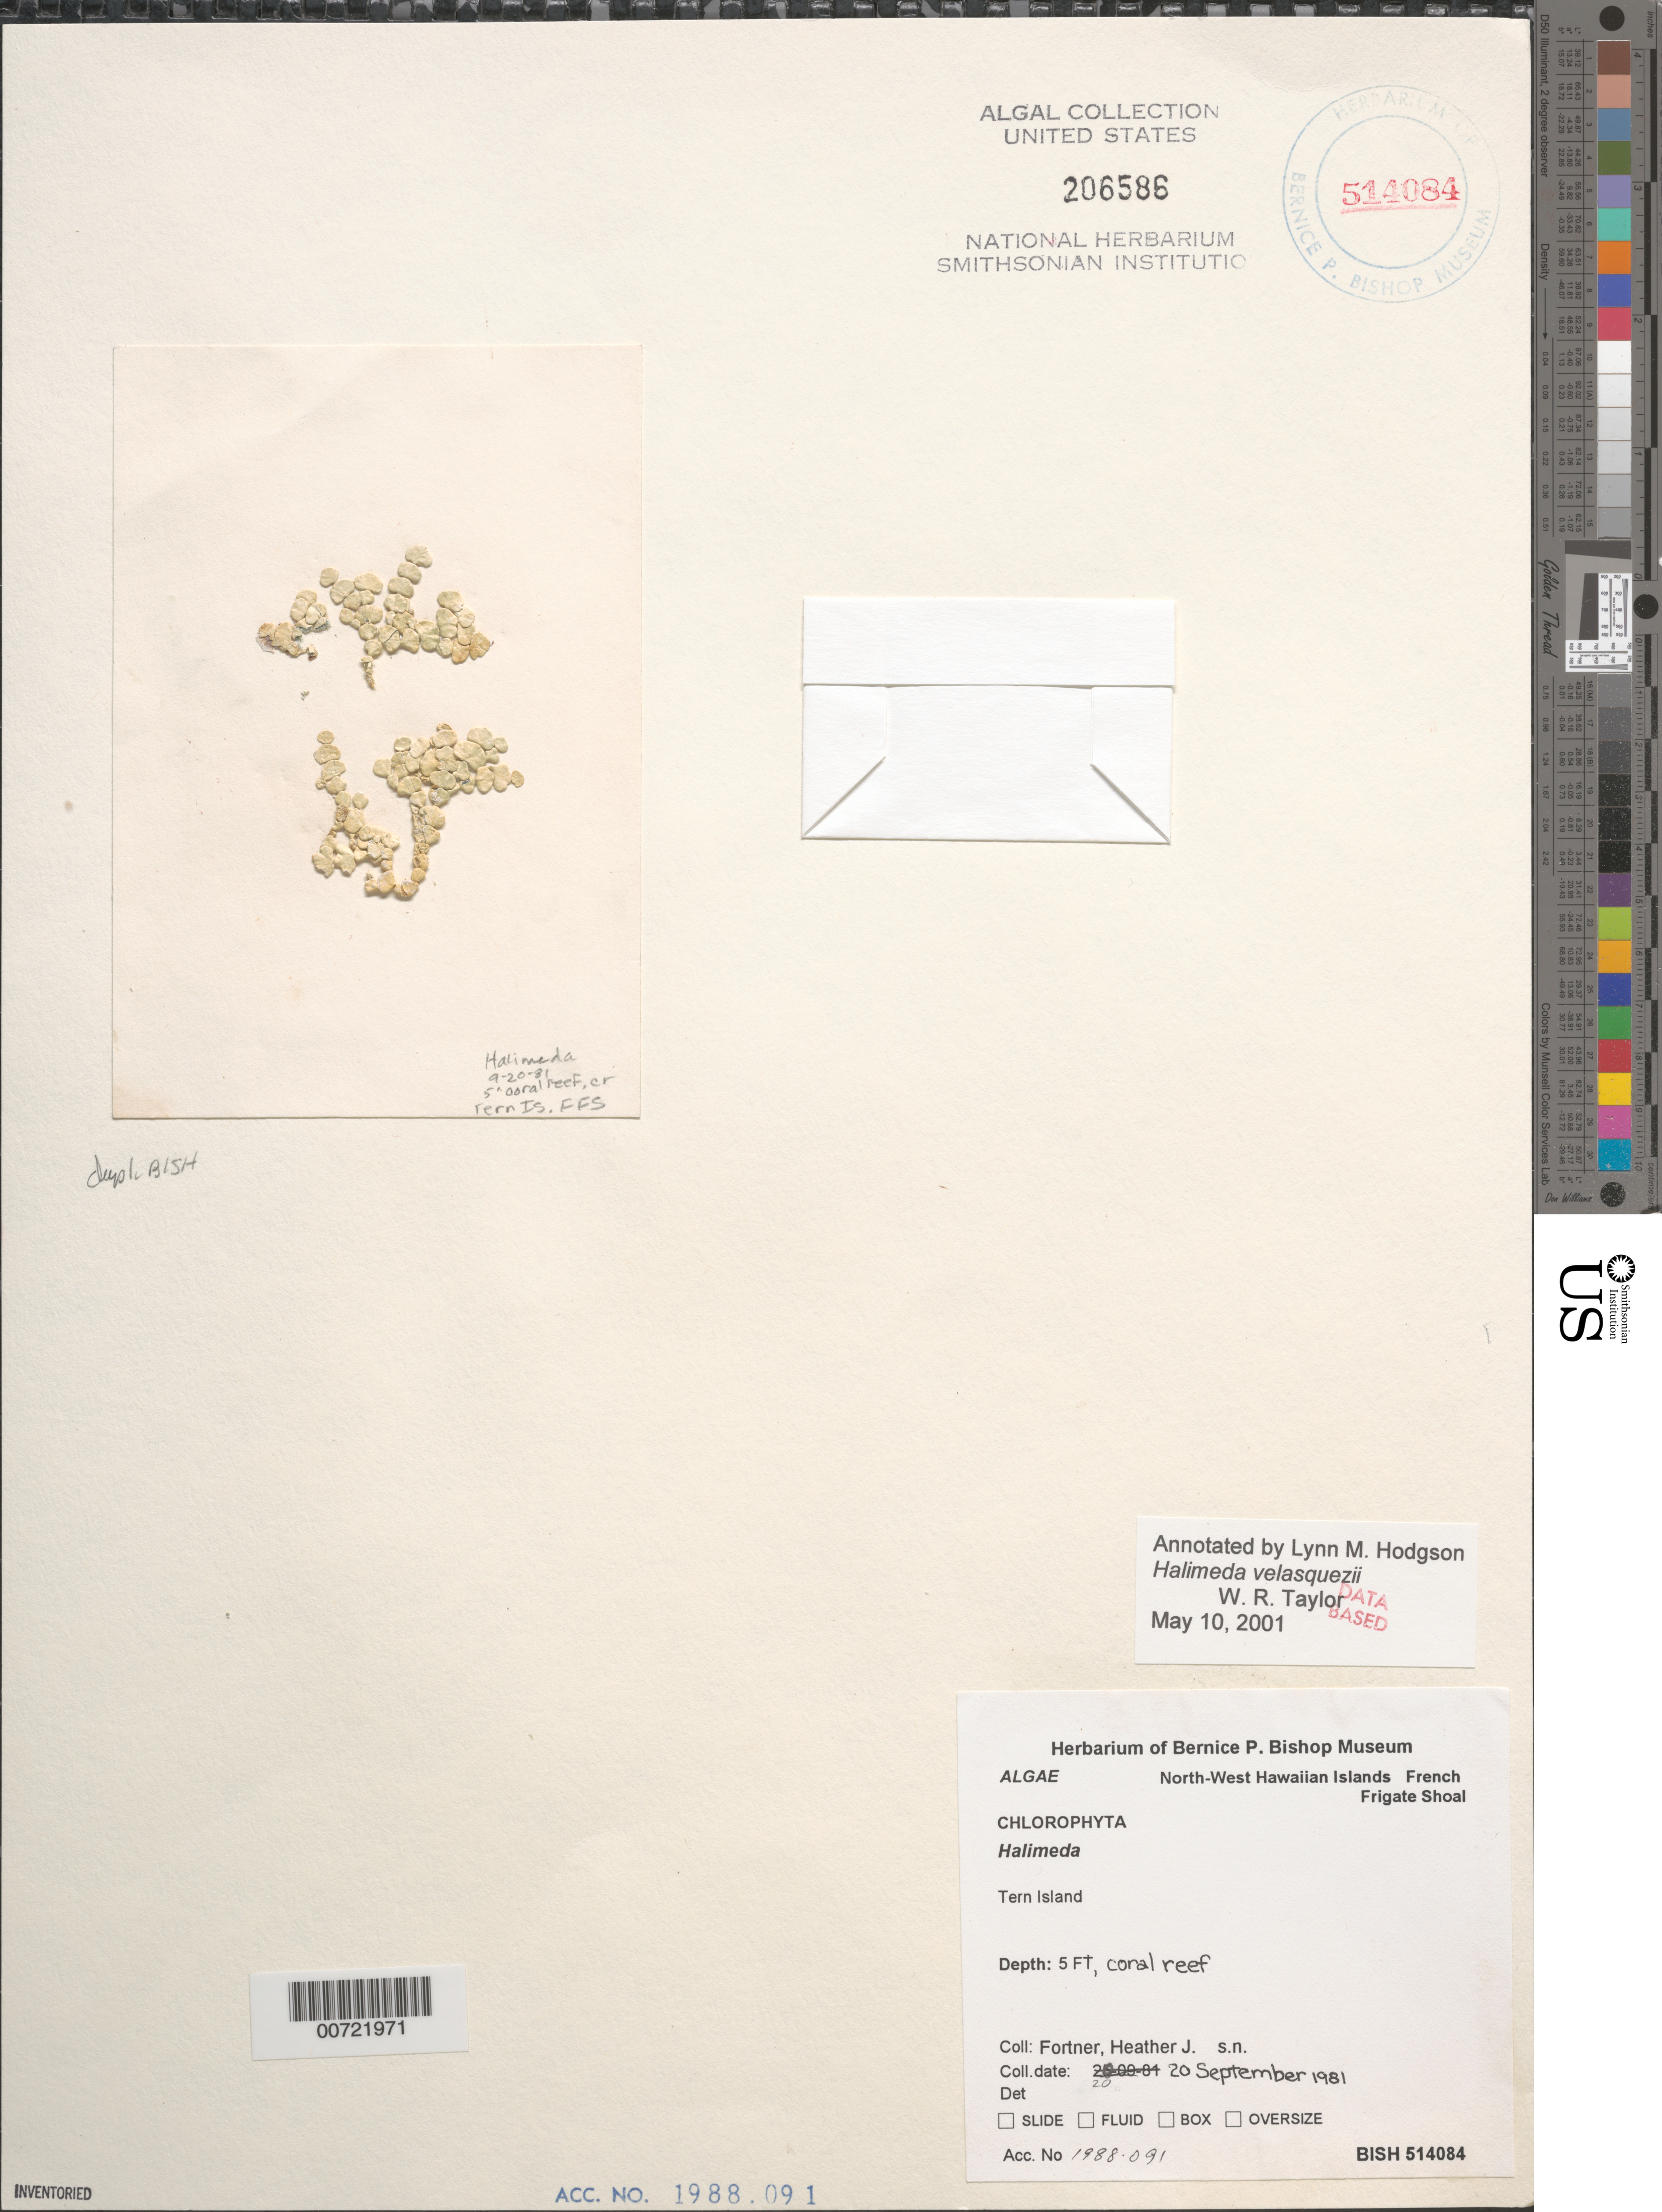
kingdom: Plantae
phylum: Chlorophyta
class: Ulvophyceae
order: Bryopsidales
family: Halimedaceae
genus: Halimeda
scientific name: Halimeda velasquezii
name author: W.R. Taylor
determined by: Hodgson, L. M.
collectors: H. Fortner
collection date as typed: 20 Sep 1981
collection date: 1981-09-20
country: United States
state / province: Hawaii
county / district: Honolulu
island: French Frigate Shoals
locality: Tern Islet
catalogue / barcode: US 206586